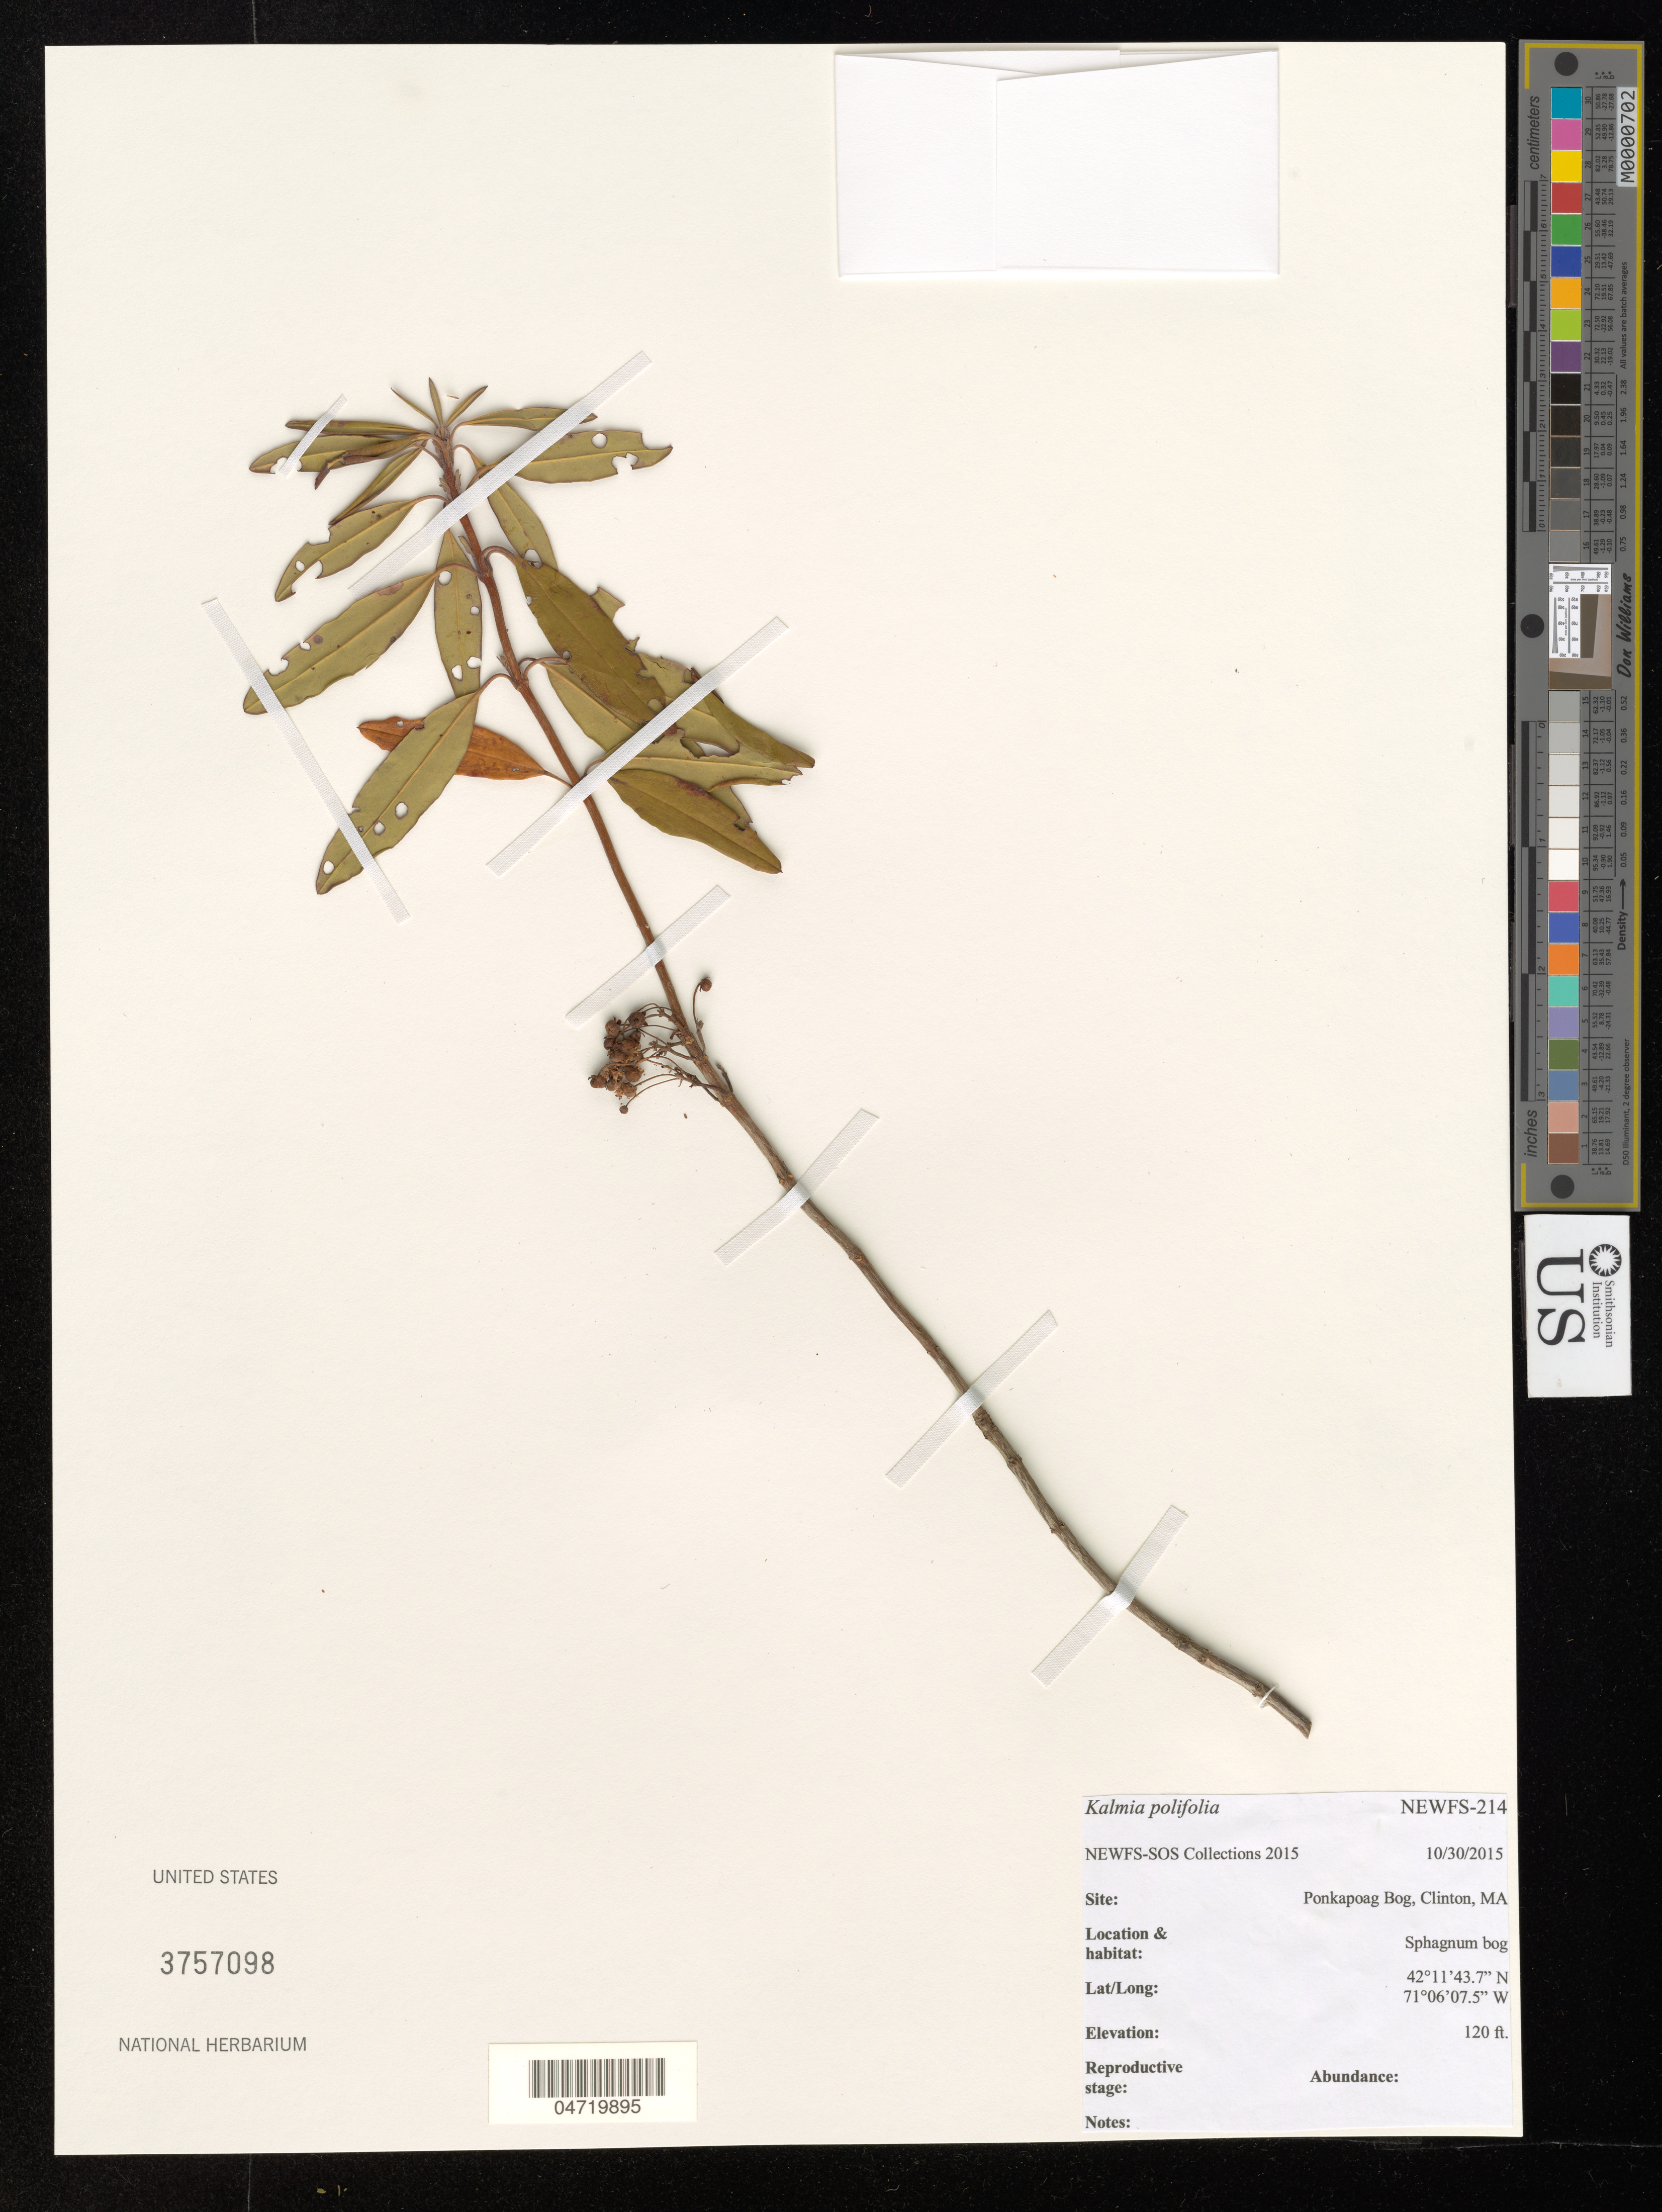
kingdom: Plantae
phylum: Tracheophyta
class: Magnoliopsida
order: Ericales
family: Ericaceae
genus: Kalmia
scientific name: Kalmia polifolia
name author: Wangenh.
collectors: NEWFS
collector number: NEWFS-214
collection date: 2015-10-30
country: United States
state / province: Massachusetts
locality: Ponkapoag Bog, Clinton.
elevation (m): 37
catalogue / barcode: US 3757098